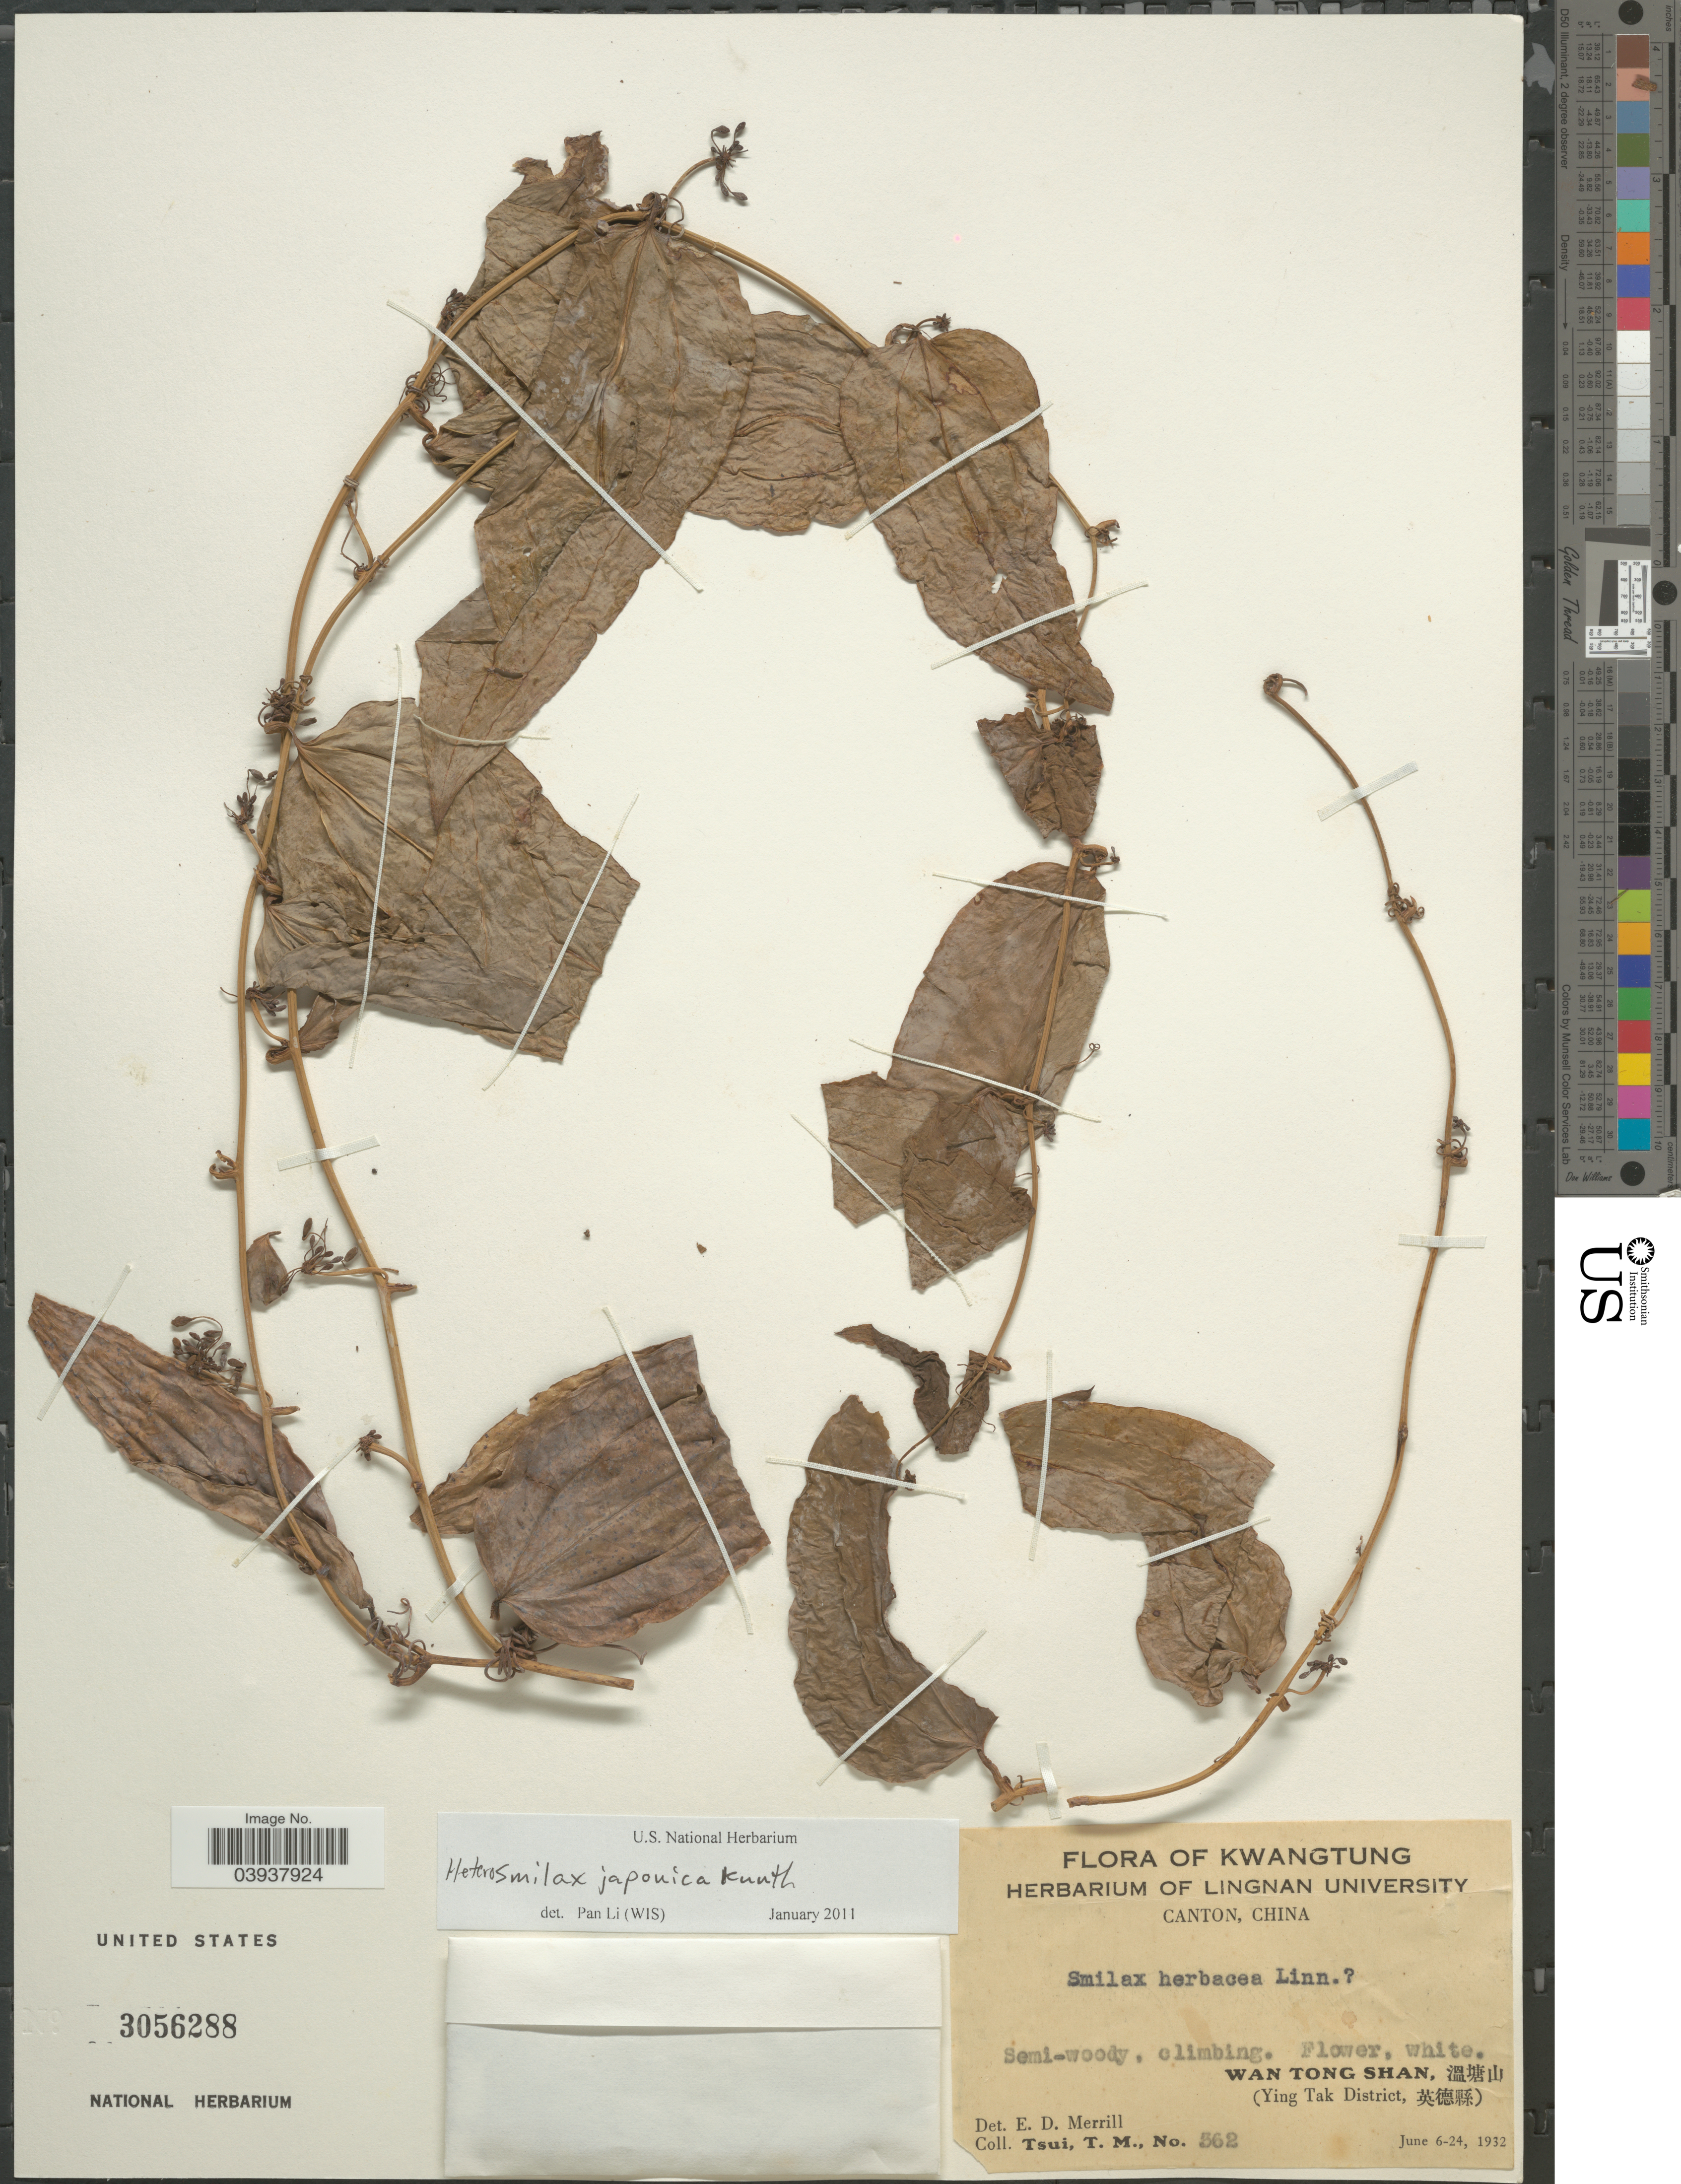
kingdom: Plantae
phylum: Tracheophyta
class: Liliopsida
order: Liliales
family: Smilacaceae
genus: Heterosmilax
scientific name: Heterosmilax japonica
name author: Kunth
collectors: T. Tsui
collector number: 562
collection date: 1932-06-06/1932-06-24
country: China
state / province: Guangdong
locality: Kwatung.Wan Tong Shan, (Ying Tak District.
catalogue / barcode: US 3056288